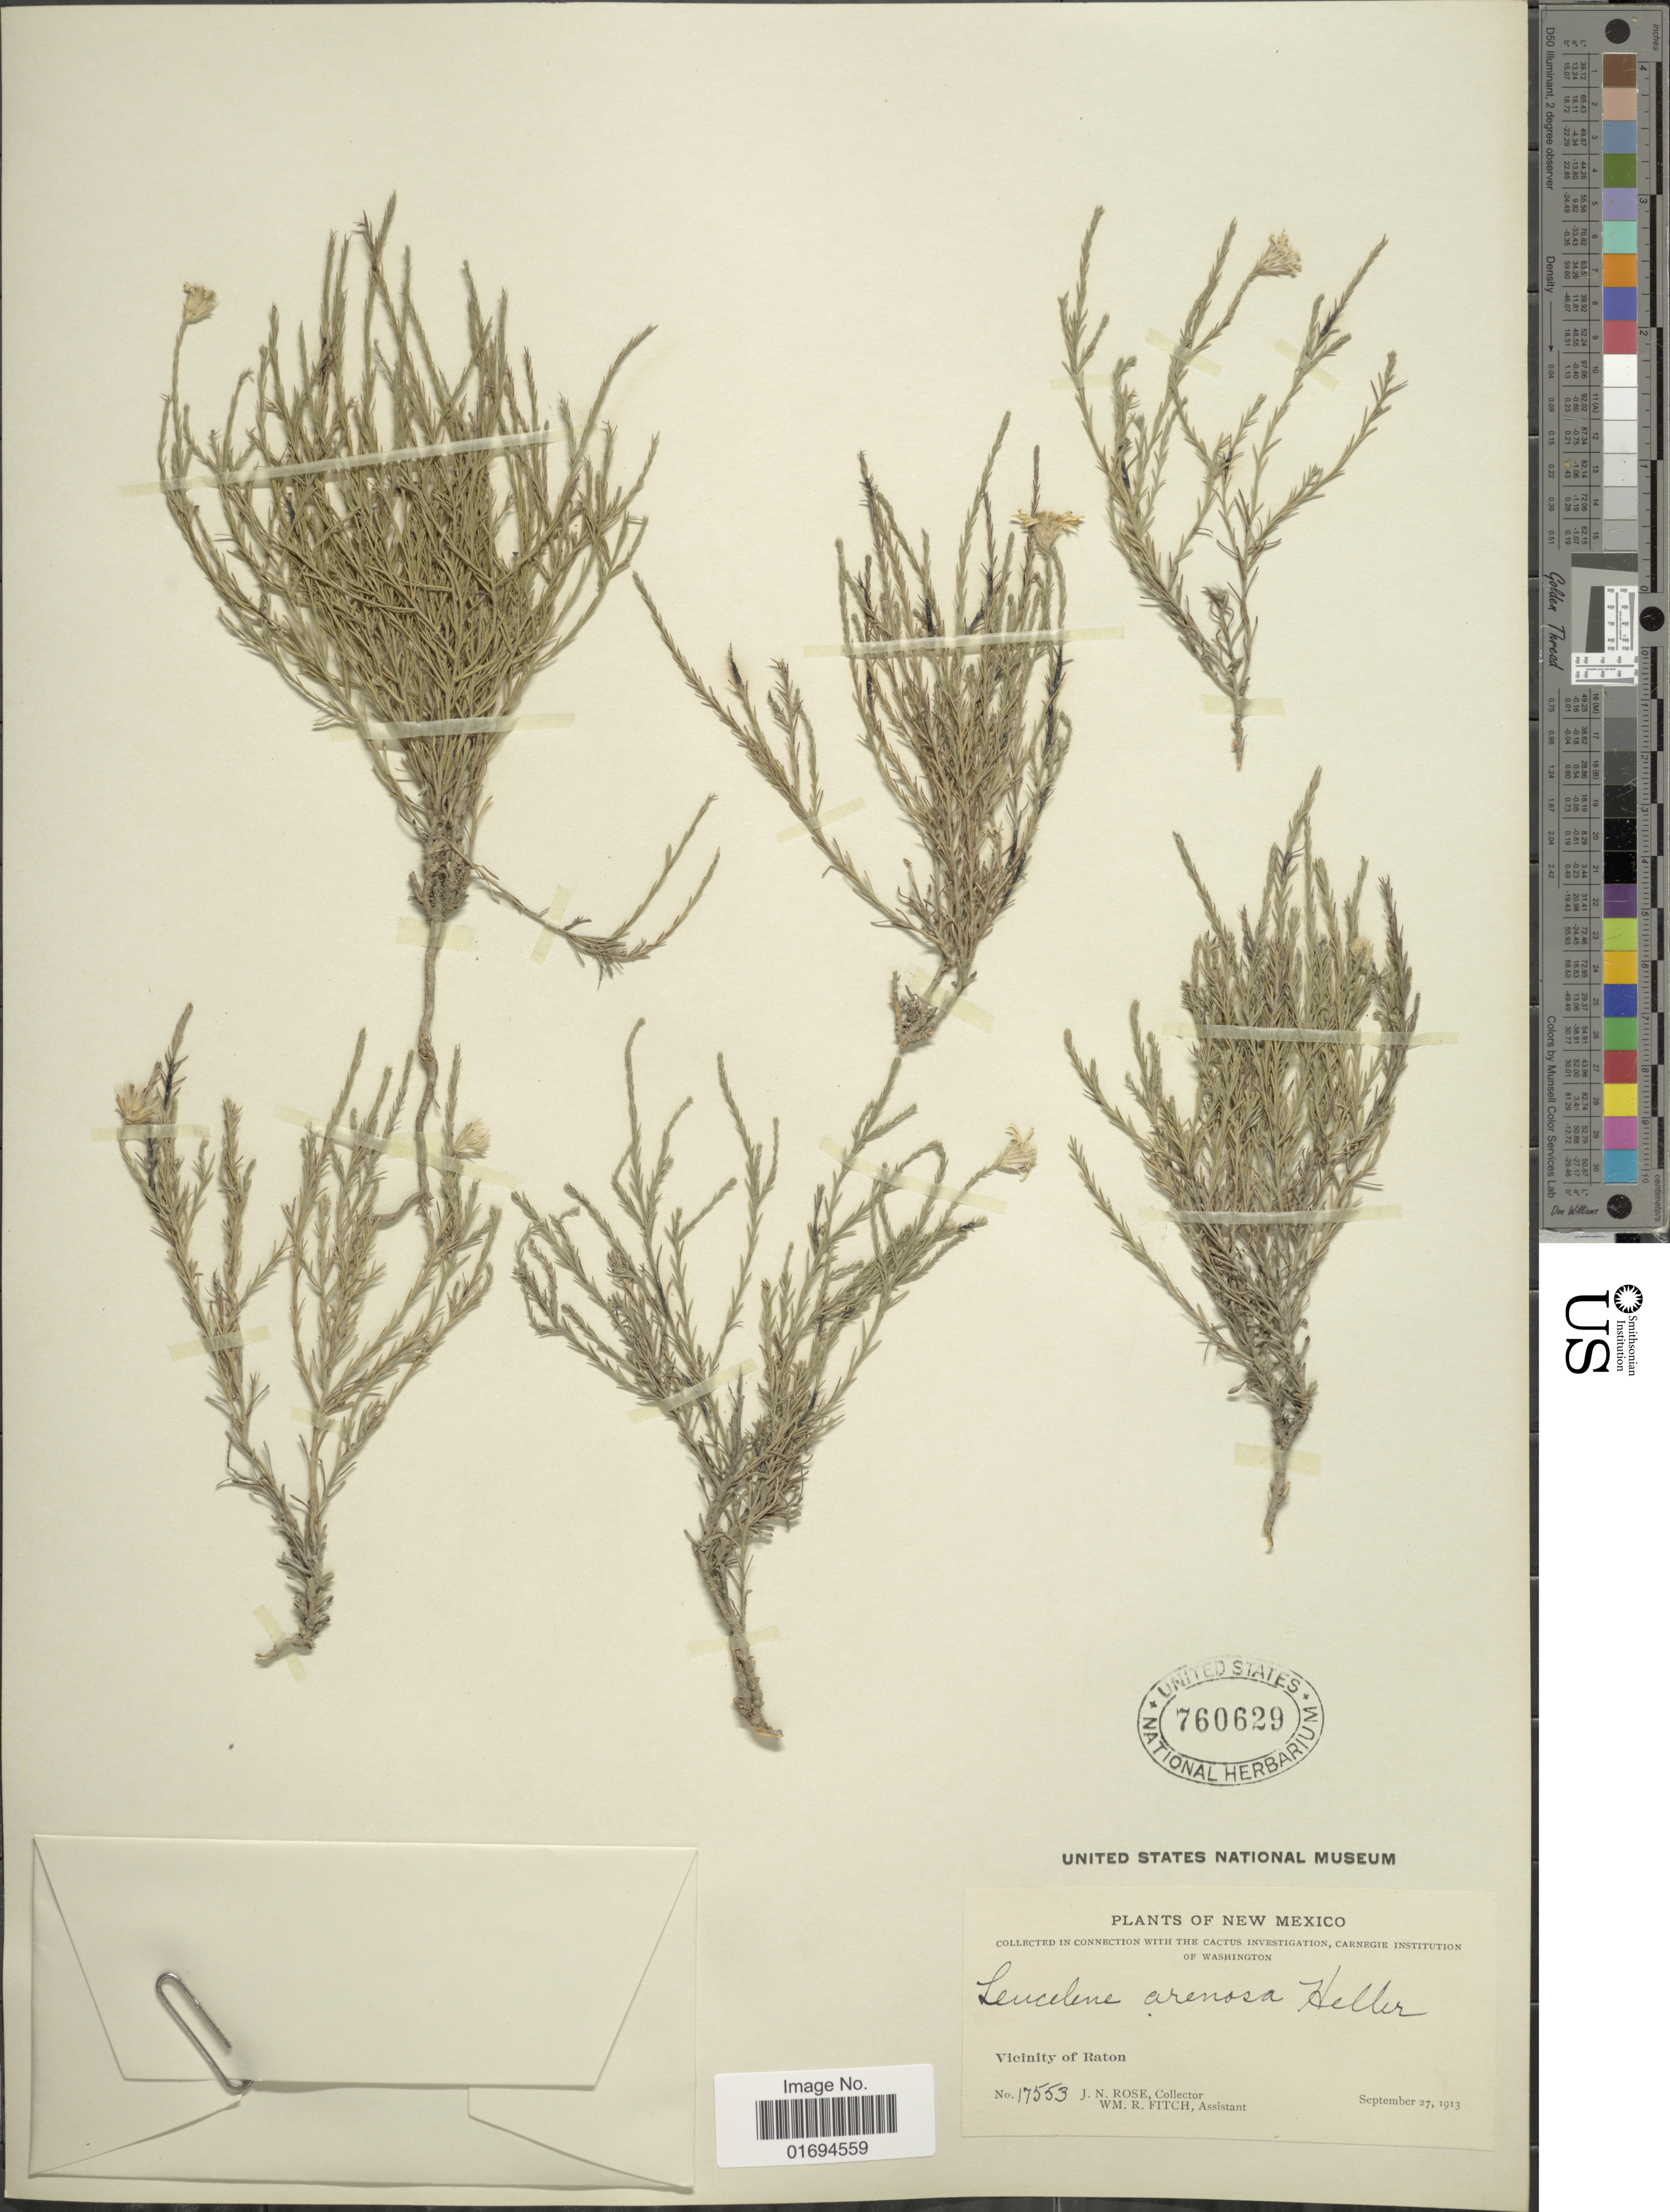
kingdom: Plantae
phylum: Tracheophyta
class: Magnoliopsida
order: Asterales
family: Asteraceae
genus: Chaetopappa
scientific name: Chaetopappa ericoides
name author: (Torr.) G.L. Nesom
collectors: J. N. Rose & W. R. Fitch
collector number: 17553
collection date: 1913-09-29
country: United States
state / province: New Mexico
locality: Vicinity of Raton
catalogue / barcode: US 760629